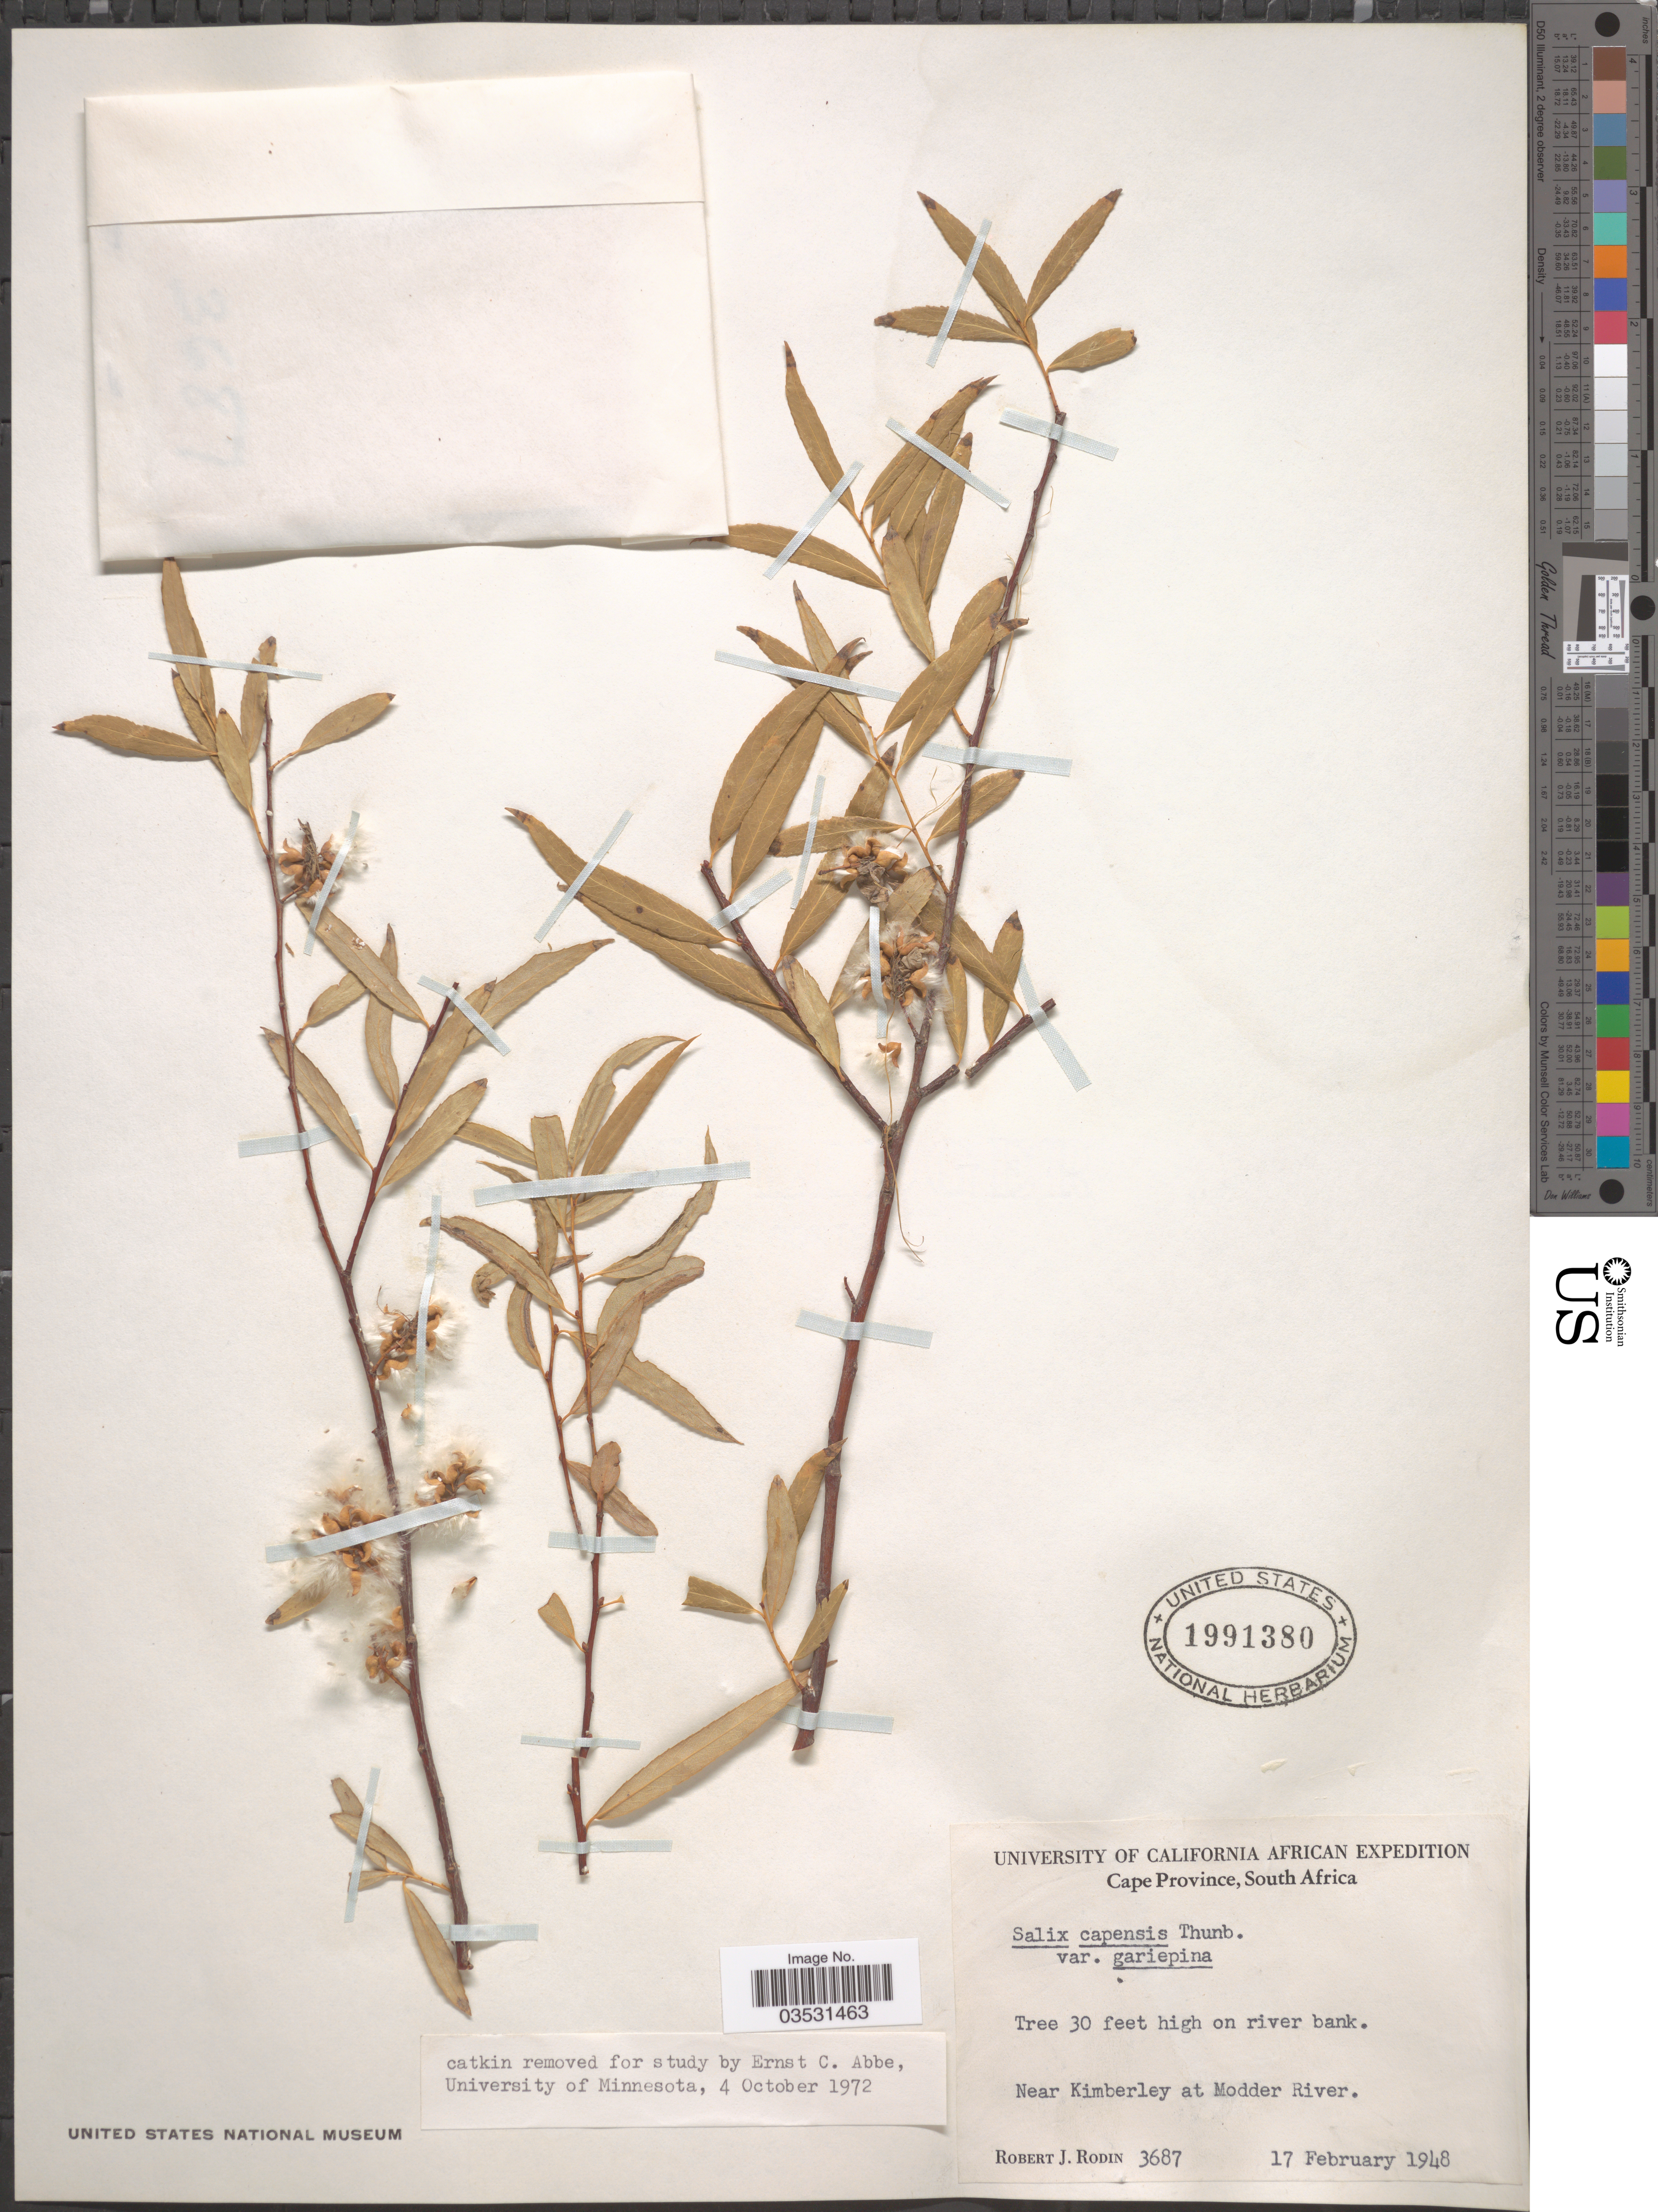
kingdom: Plantae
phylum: Tracheophyta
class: Magnoliopsida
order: Malpighiales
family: Salicaceae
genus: Salix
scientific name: Salix capensis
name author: Thunb.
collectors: R. J. Rodin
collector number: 3687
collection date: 1948-02-17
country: South Africa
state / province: Northern Cape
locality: Near Kimberley at Modder River.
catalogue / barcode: US 1991380